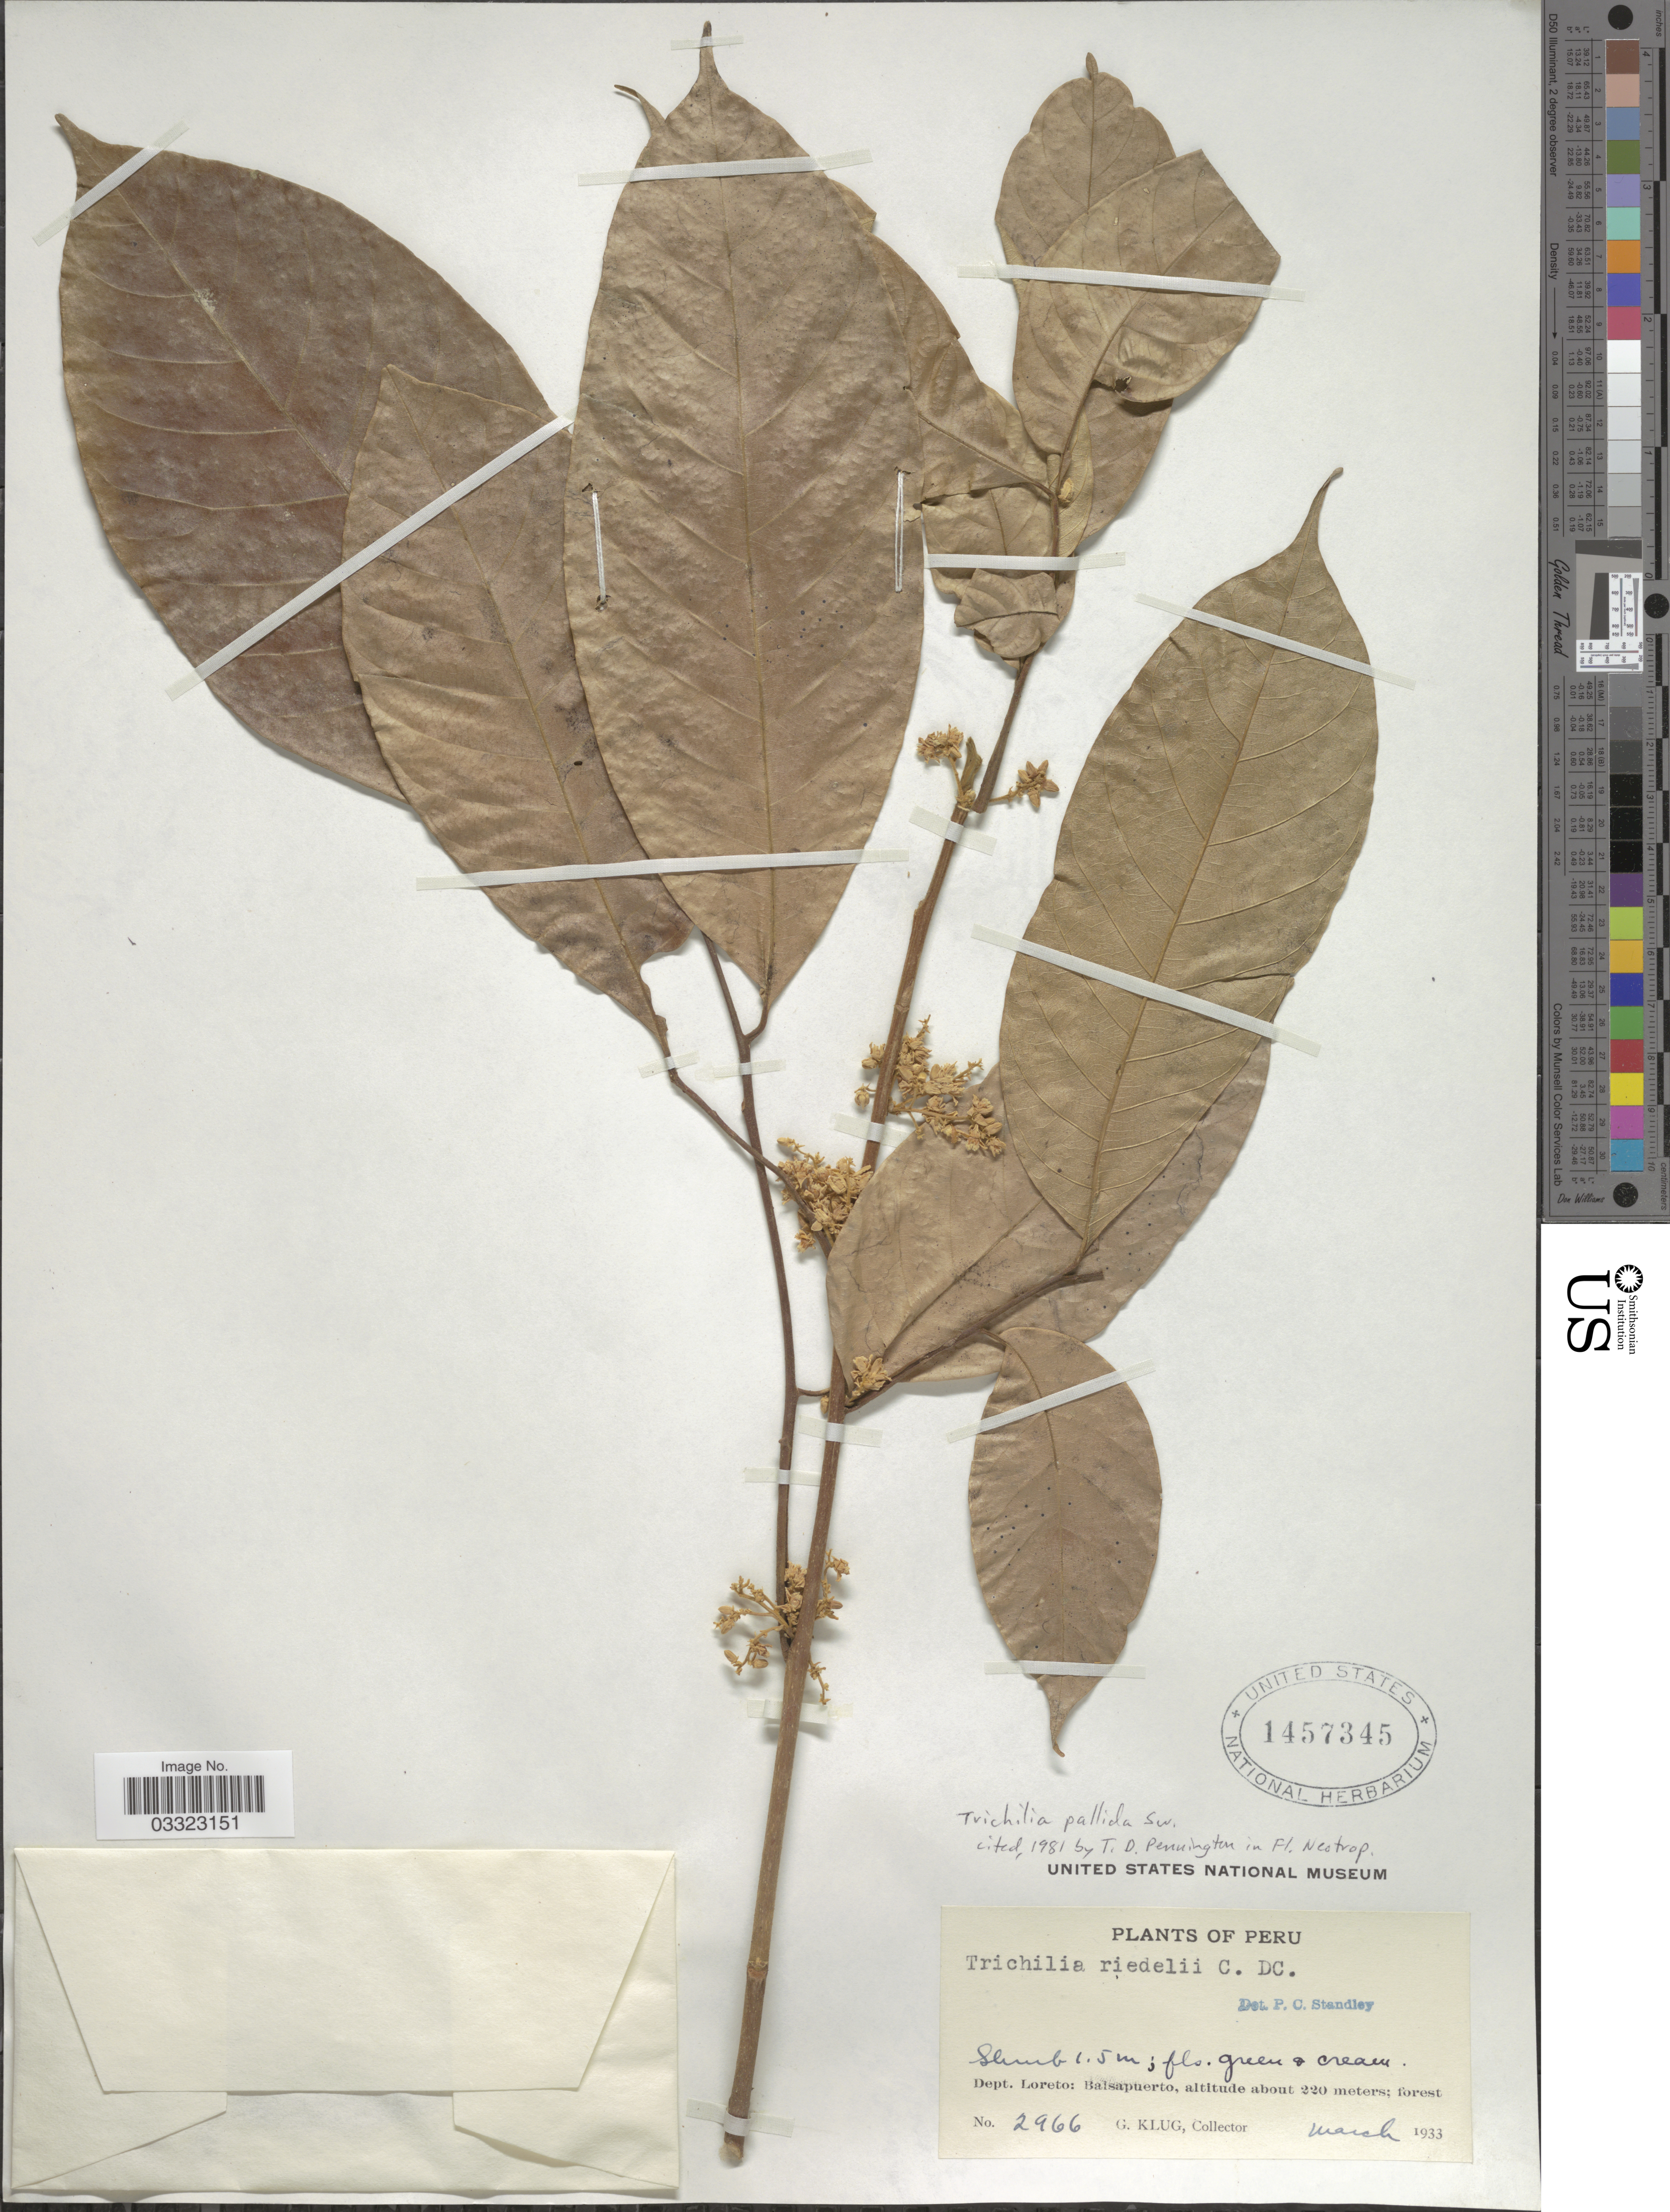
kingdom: Plantae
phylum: Tracheophyta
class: Magnoliopsida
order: Sapindales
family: Meliaceae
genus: Trichilia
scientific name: Trichilia pallida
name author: Sw.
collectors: G. Klug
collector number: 2966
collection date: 1933-03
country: Peru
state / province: Loreto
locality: Dept. Loreto: Balsapuerto.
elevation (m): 220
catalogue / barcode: US 1457345